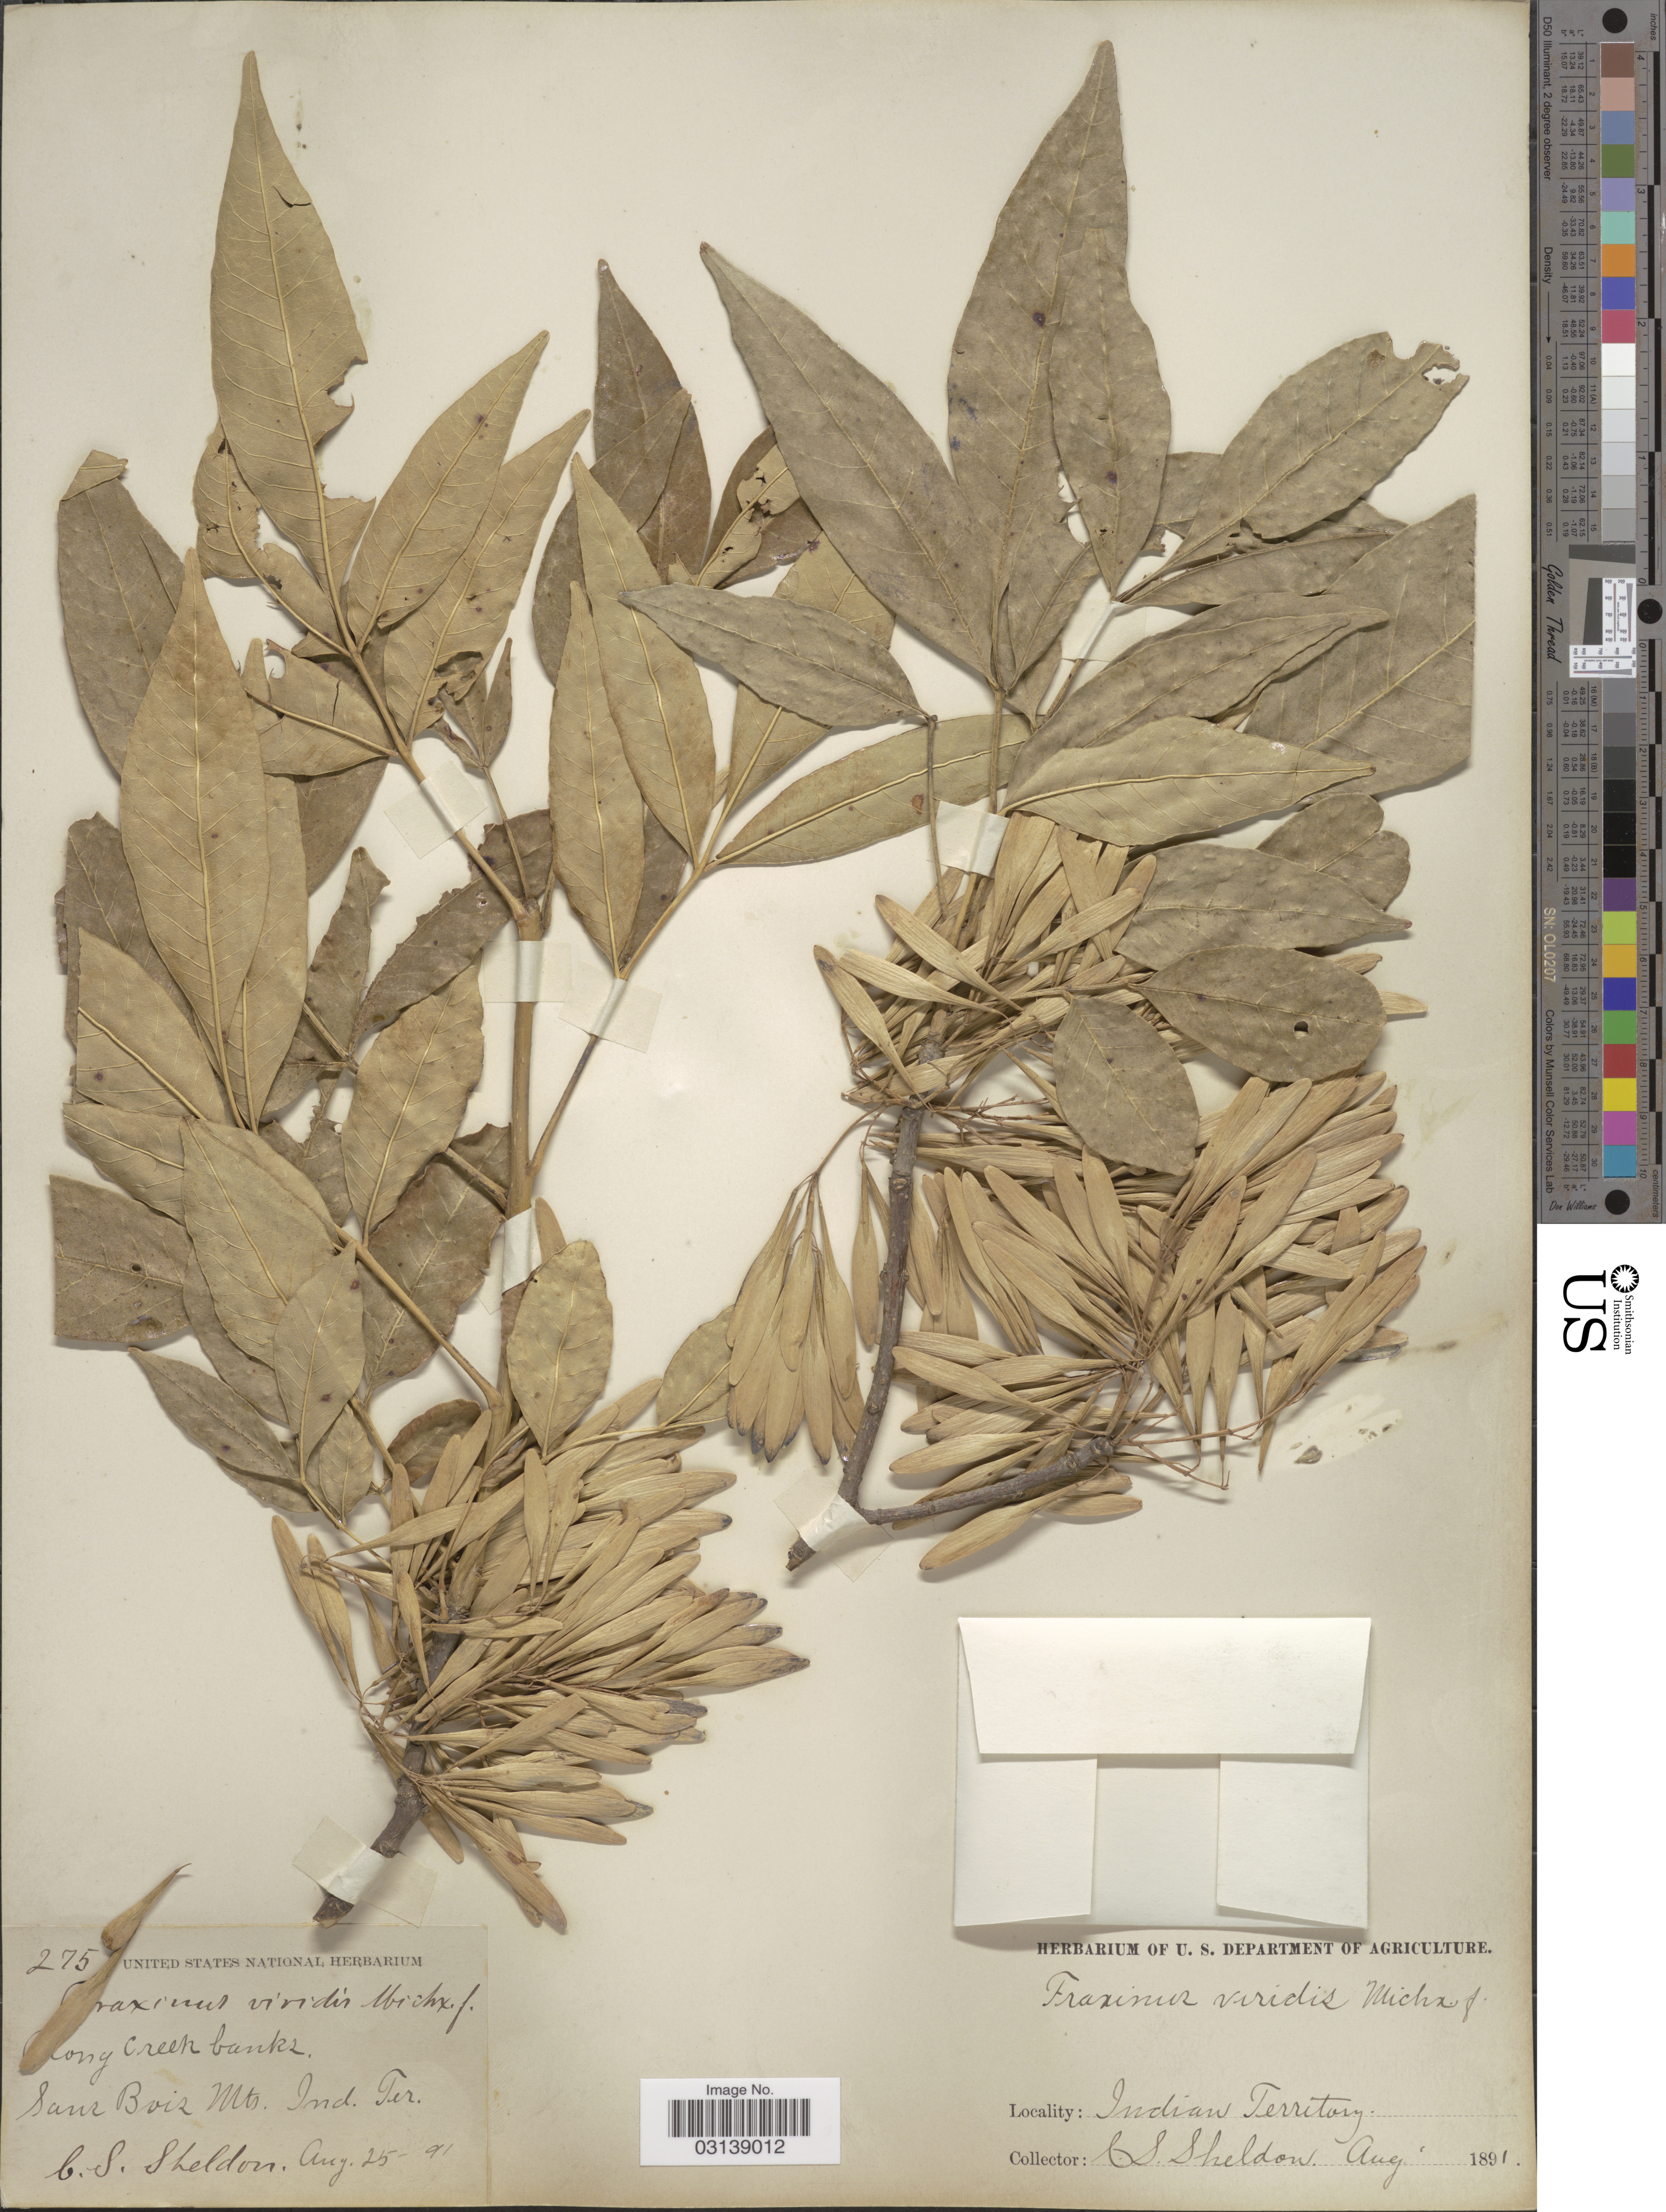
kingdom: Plantae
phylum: Tracheophyta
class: Magnoliopsida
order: Lamiales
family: Oleaceae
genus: Fraxinus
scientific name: Fraxinus pennsylvanica var. campestris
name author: (Britton) F.C. Gates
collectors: C. S. Sheldon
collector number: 275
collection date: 1891-08-25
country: United States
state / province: Oklahoma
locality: Along Creek banks. Sans Bois Mts. Ind. Ter.